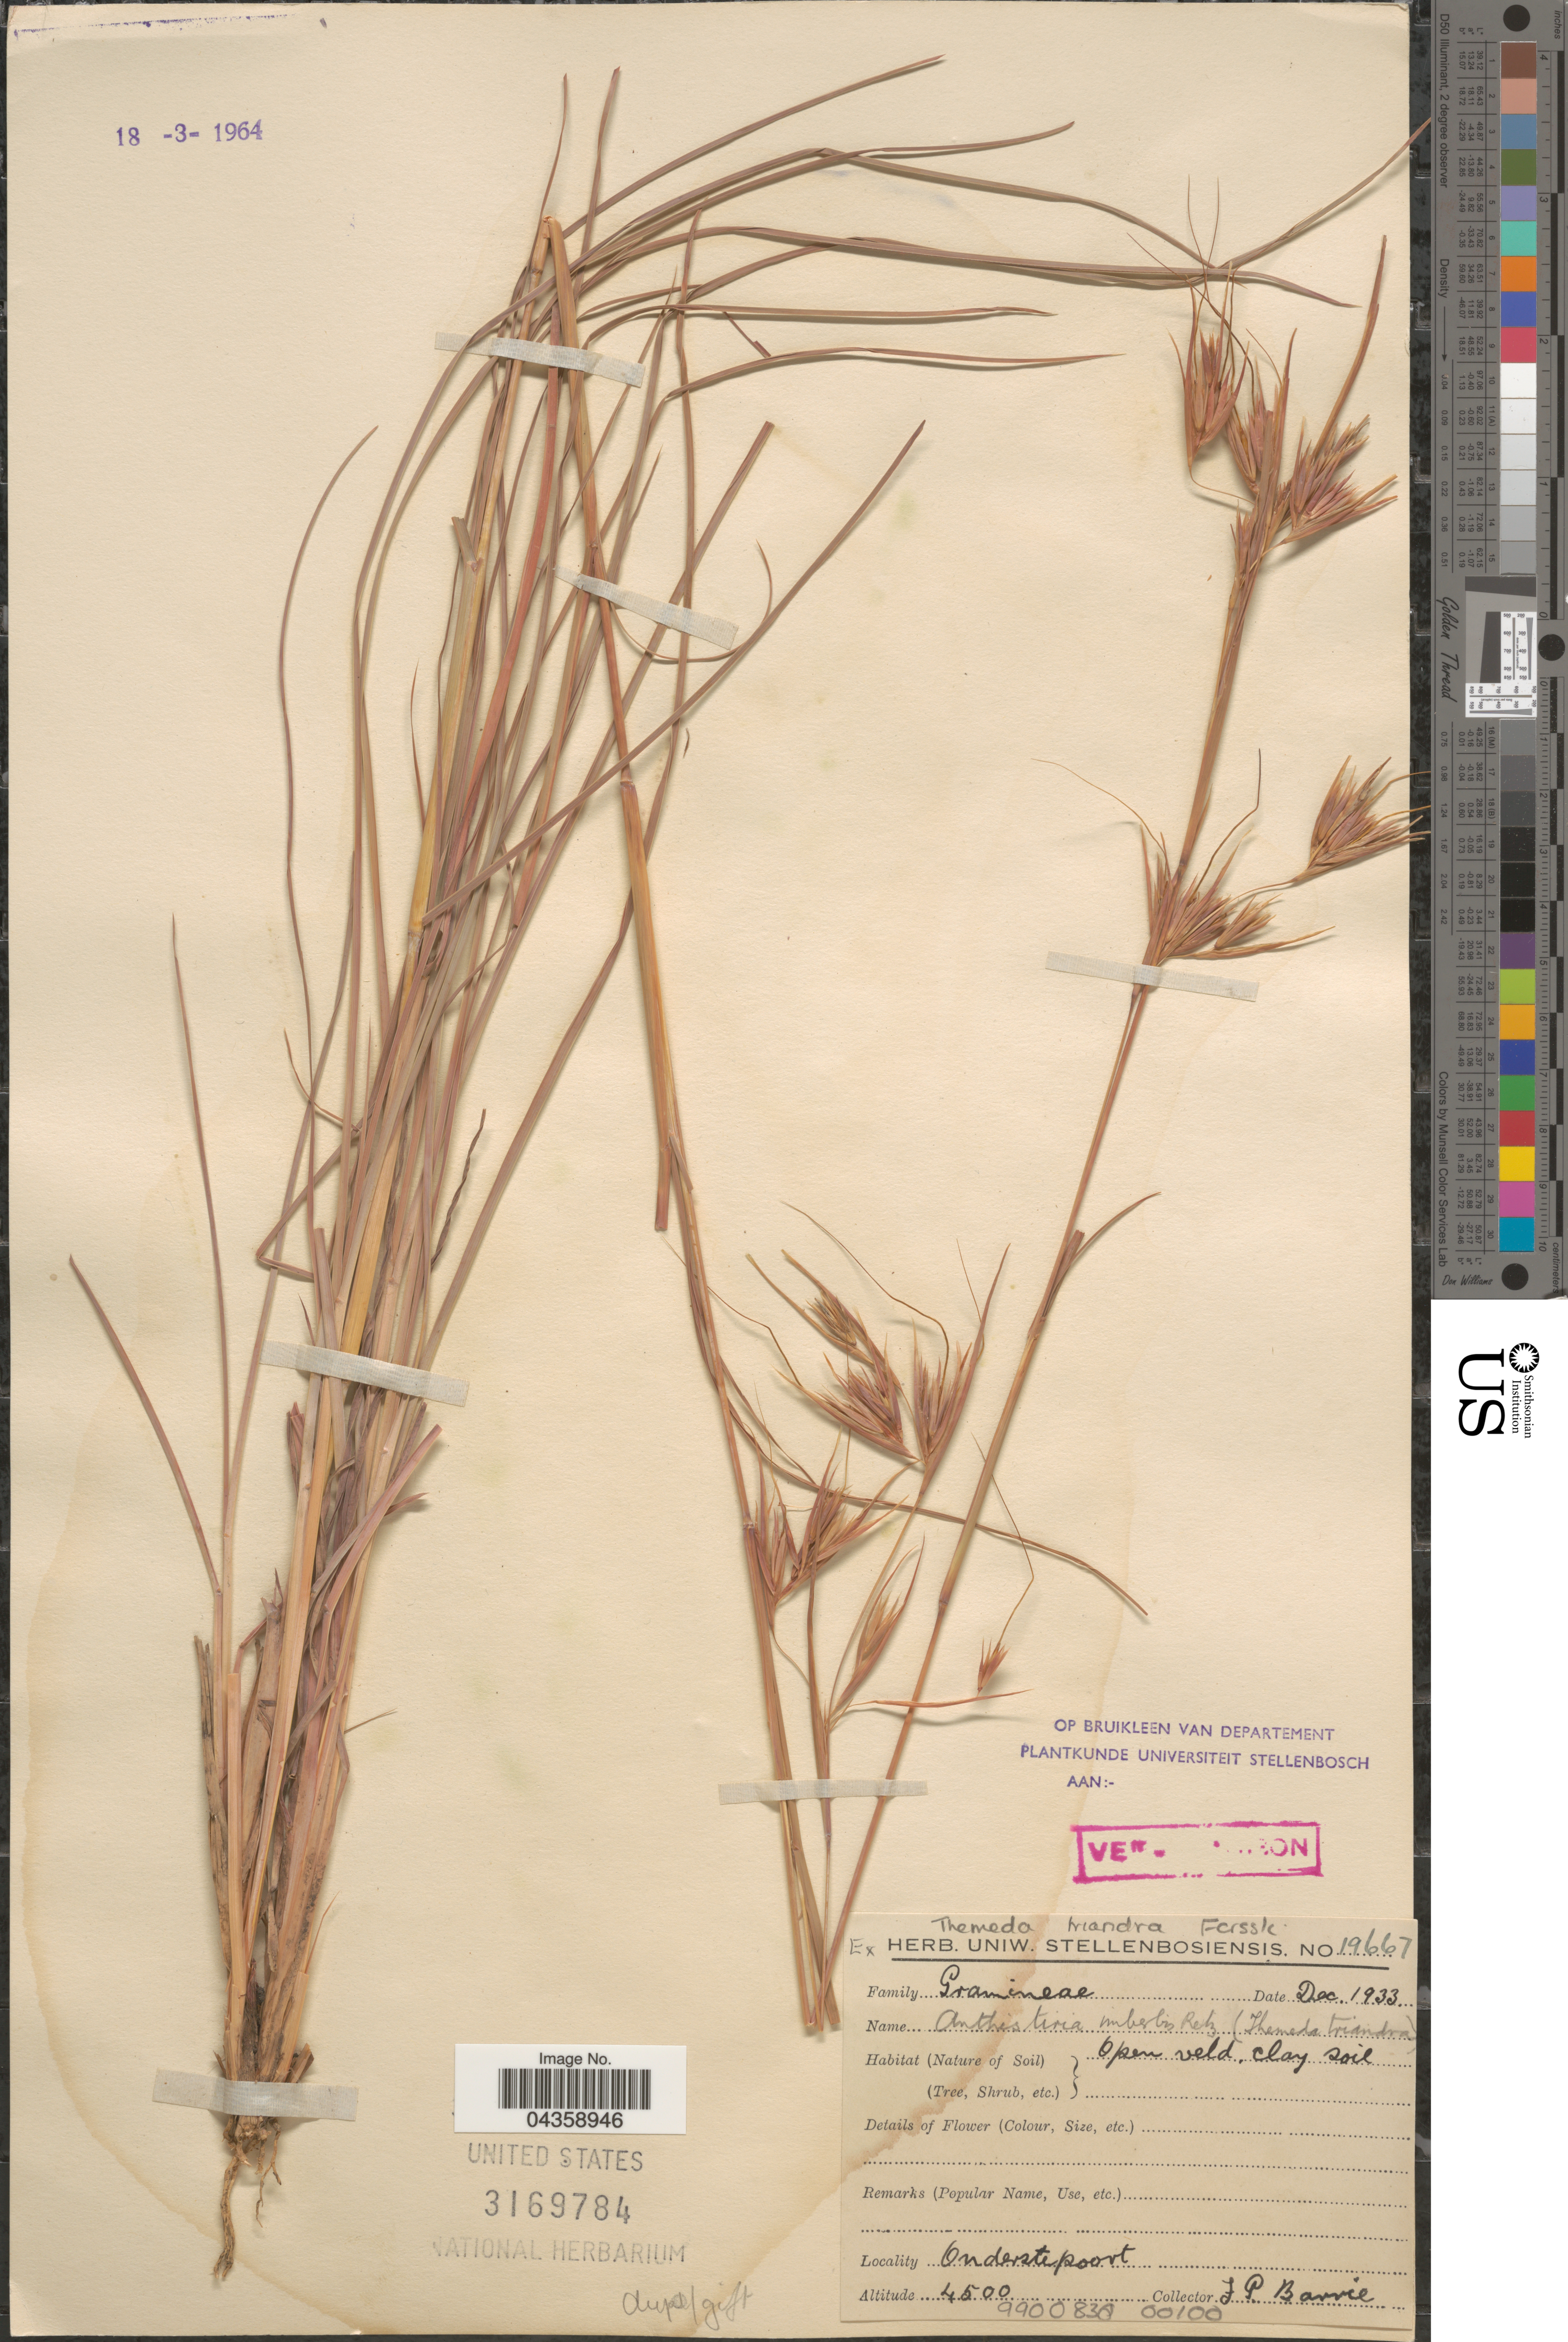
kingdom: Plantae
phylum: Tracheophyta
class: Liliopsida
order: Poales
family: Poaceae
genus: Themeda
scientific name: Themeda triandra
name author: Forssk.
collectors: F. Barrie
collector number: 19667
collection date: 1933-12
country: South Africa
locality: Onderstepoort.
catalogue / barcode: US 3169784